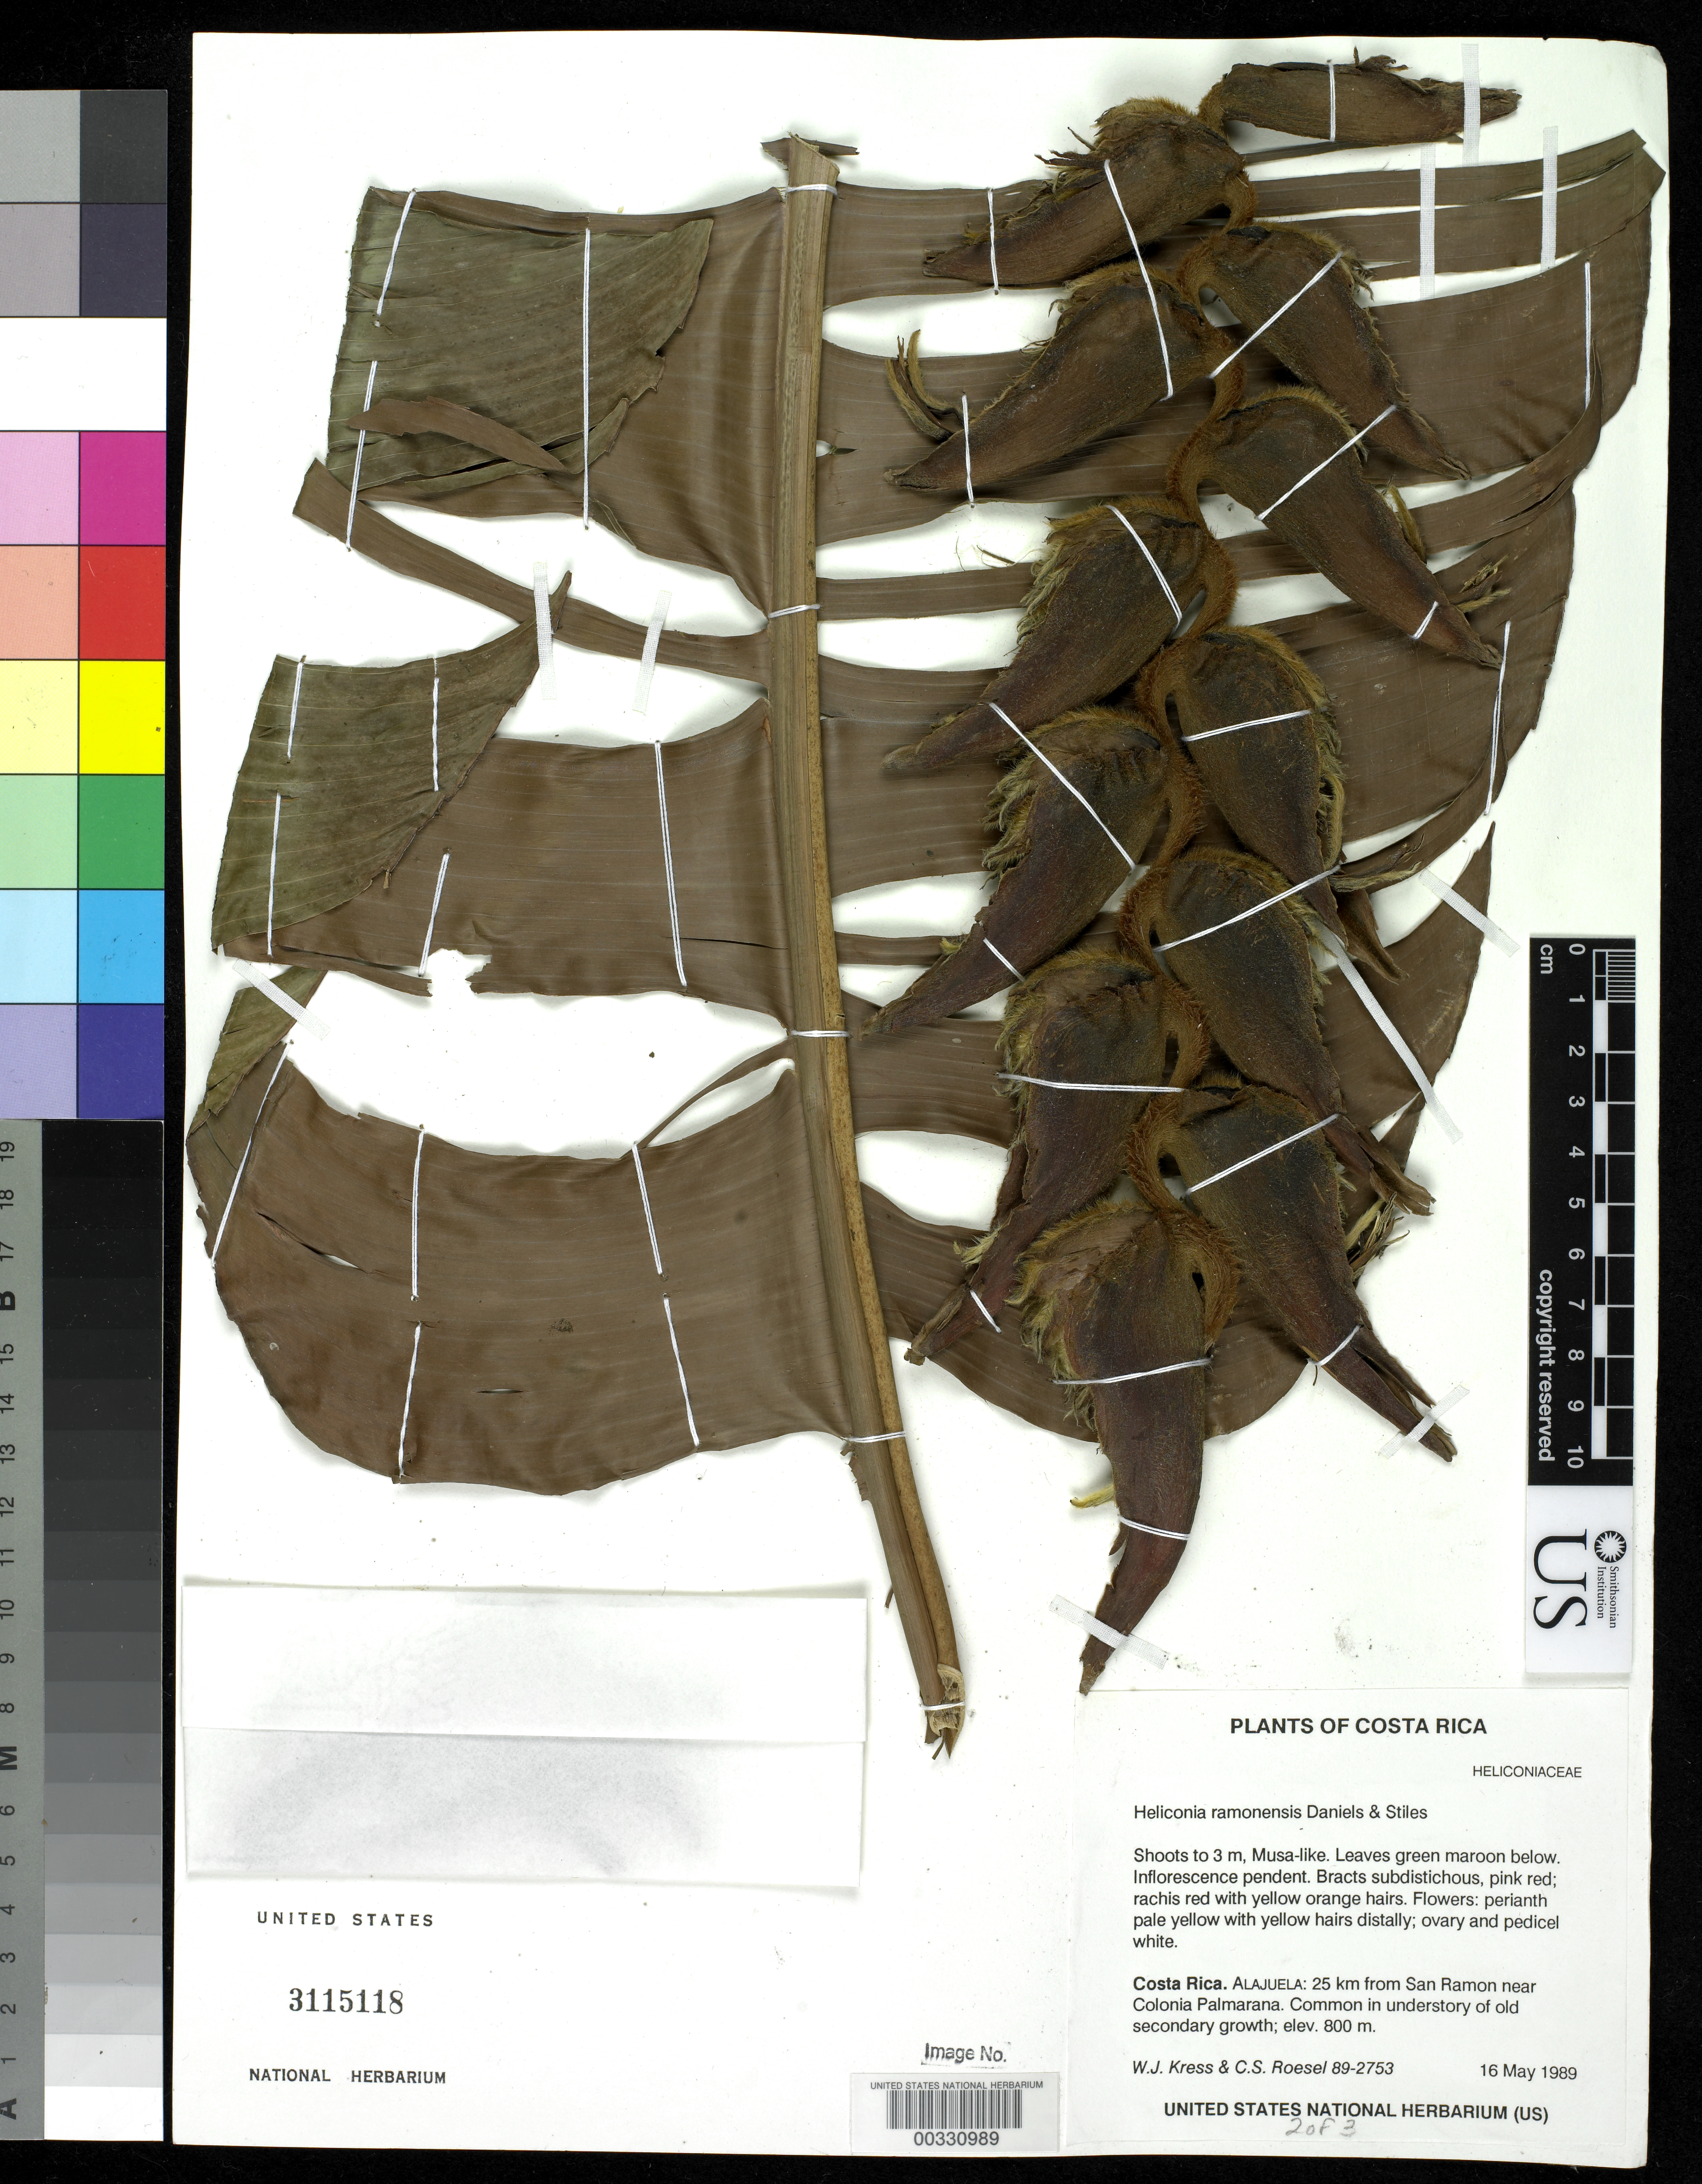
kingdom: Plantae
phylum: Tracheophyta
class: Liliopsida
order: Zingiberales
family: Heliconiaceae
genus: Heliconia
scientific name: Heliconia ramonensis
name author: G.S. Daniels & F.G. Stiles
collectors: W. J. Kress & C. S. Roesel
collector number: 89-2753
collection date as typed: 16 May 1989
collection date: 1989-05-16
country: Costa Rica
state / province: Alajuela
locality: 25 km from San Ramon near Colonia Palmarana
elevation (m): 800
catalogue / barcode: US 3115118